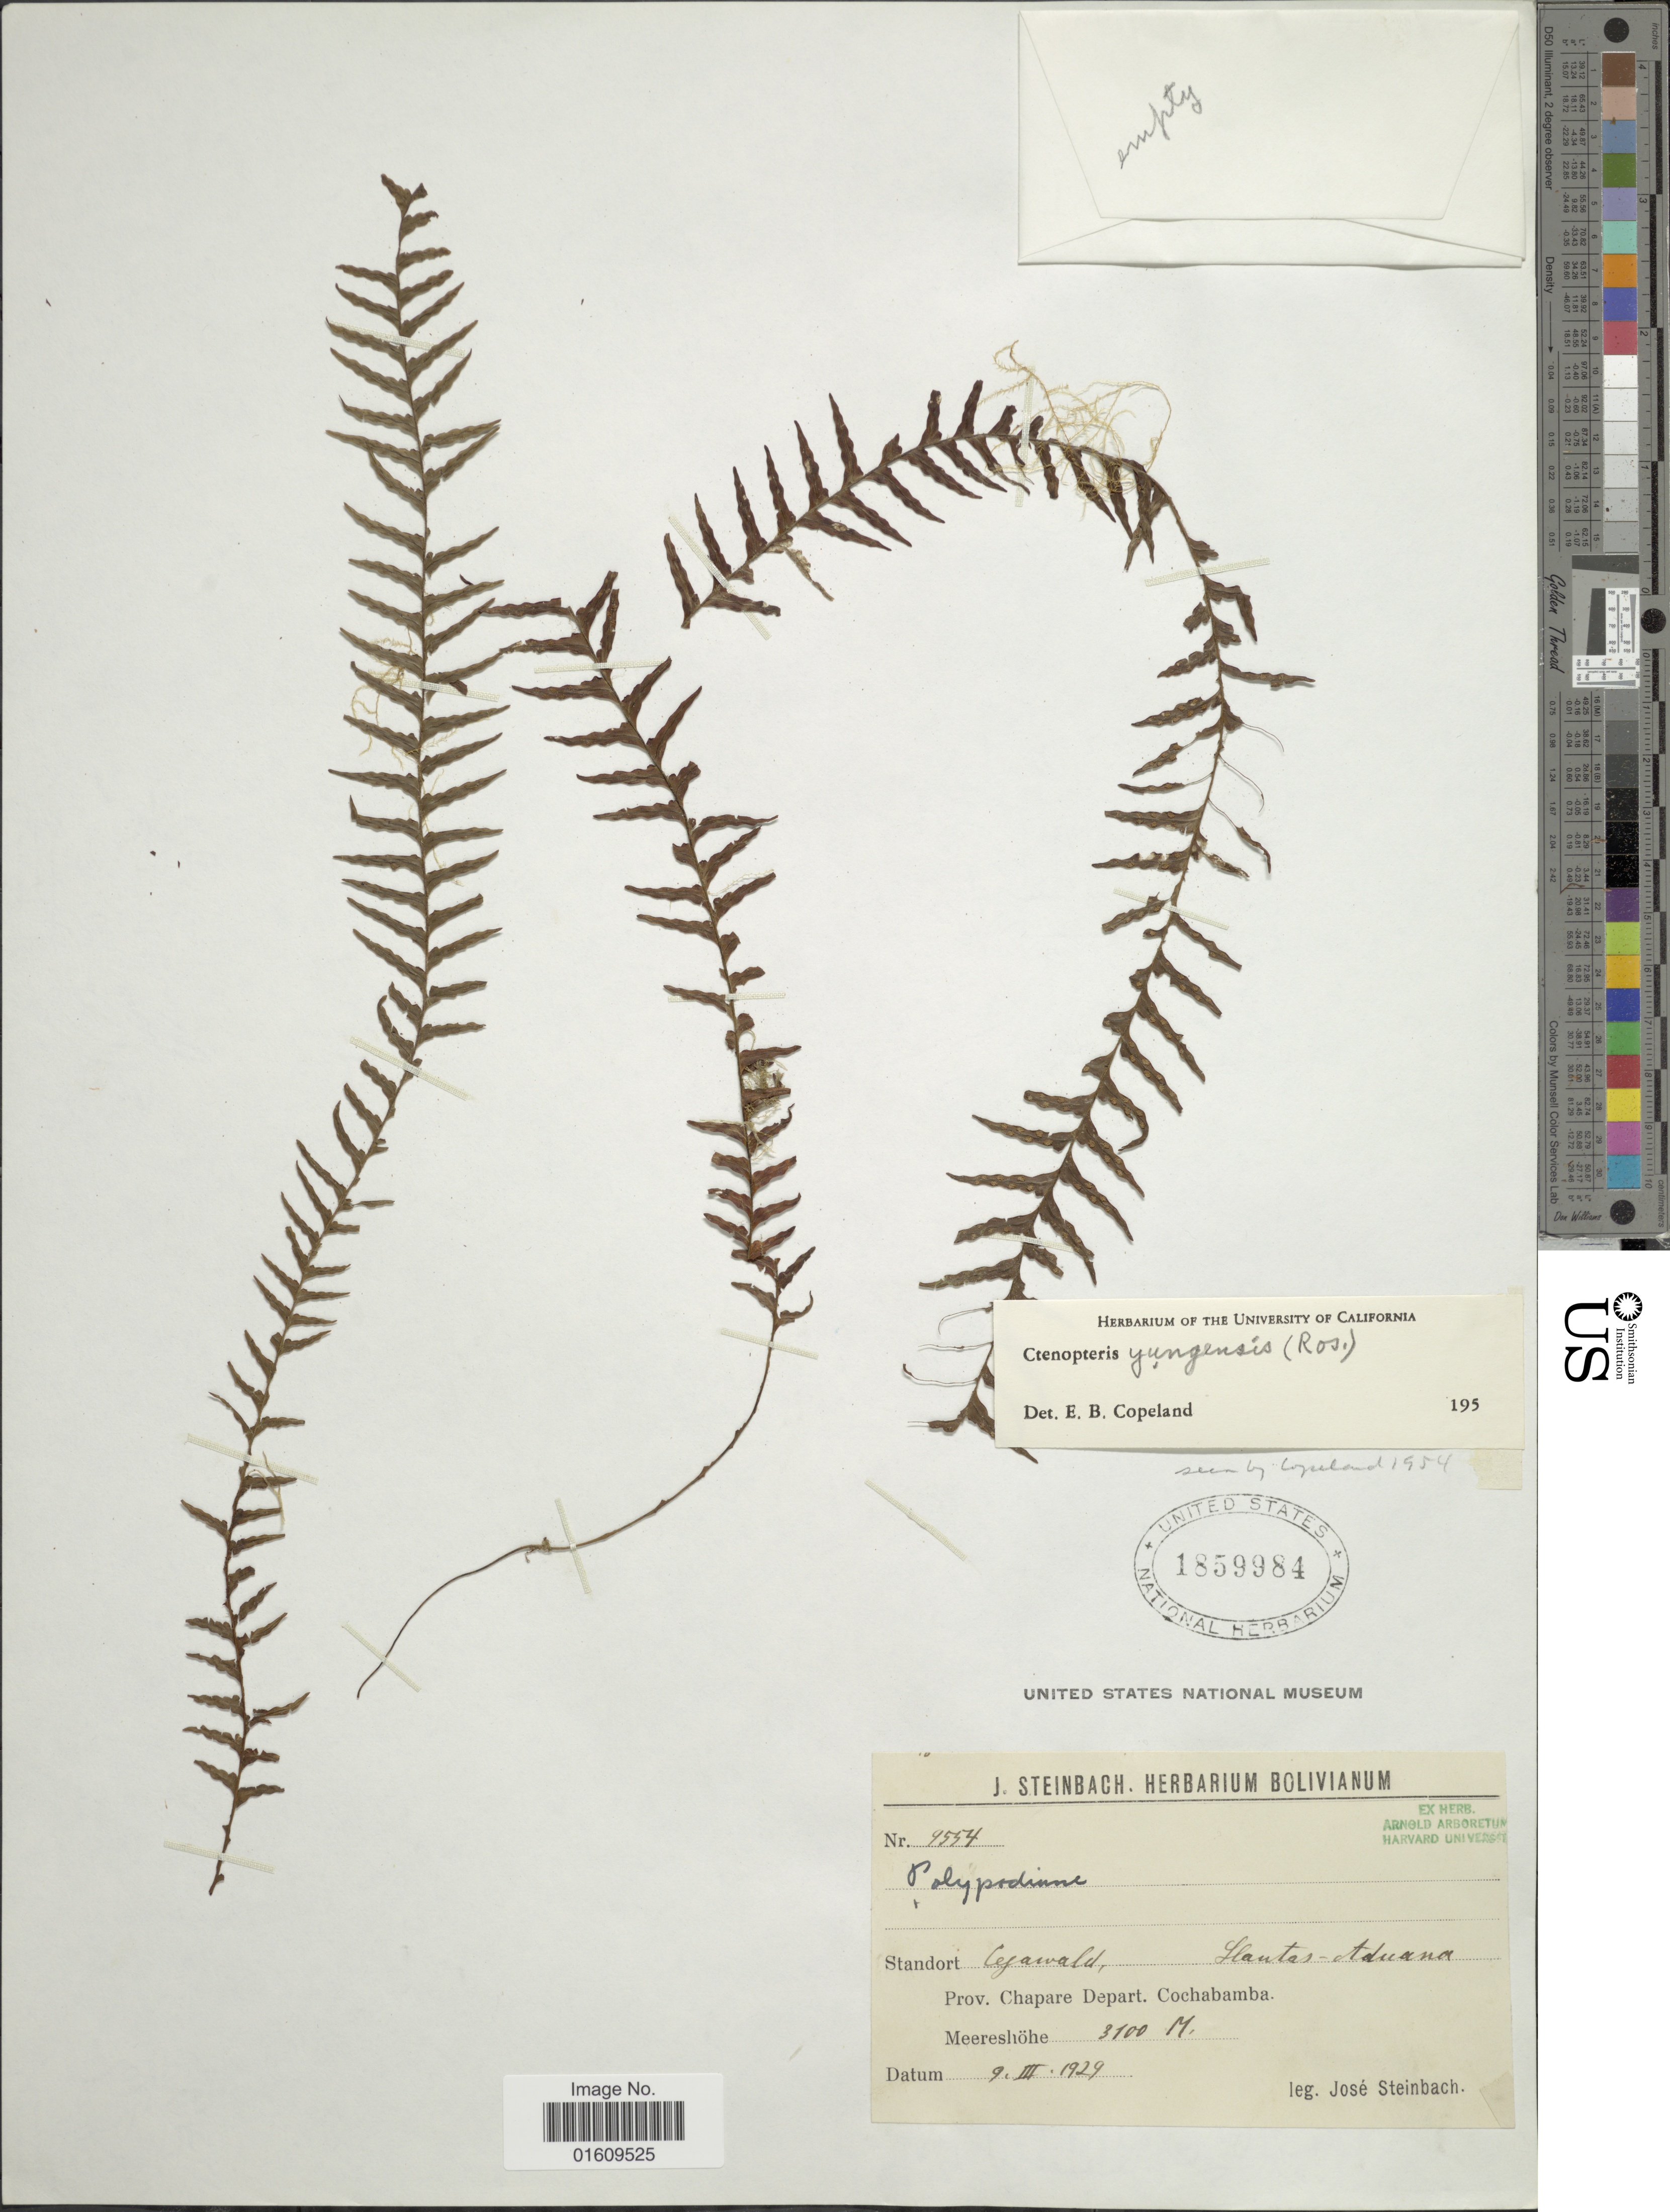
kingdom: Plantae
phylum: Tracheophyta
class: Polypodiopsida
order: Polypodiales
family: Polypodiaceae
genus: Ascogrammitis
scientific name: Ascogrammitis athyrioides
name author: (Hook.) Sundue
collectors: J. Steinbach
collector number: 9554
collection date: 1929-03-09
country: Bolivia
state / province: Cochabamba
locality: Cejawald, Slautas - Aduana, Prov. Chapare Depart, Cochabamba.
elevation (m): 3100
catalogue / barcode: US 1859984